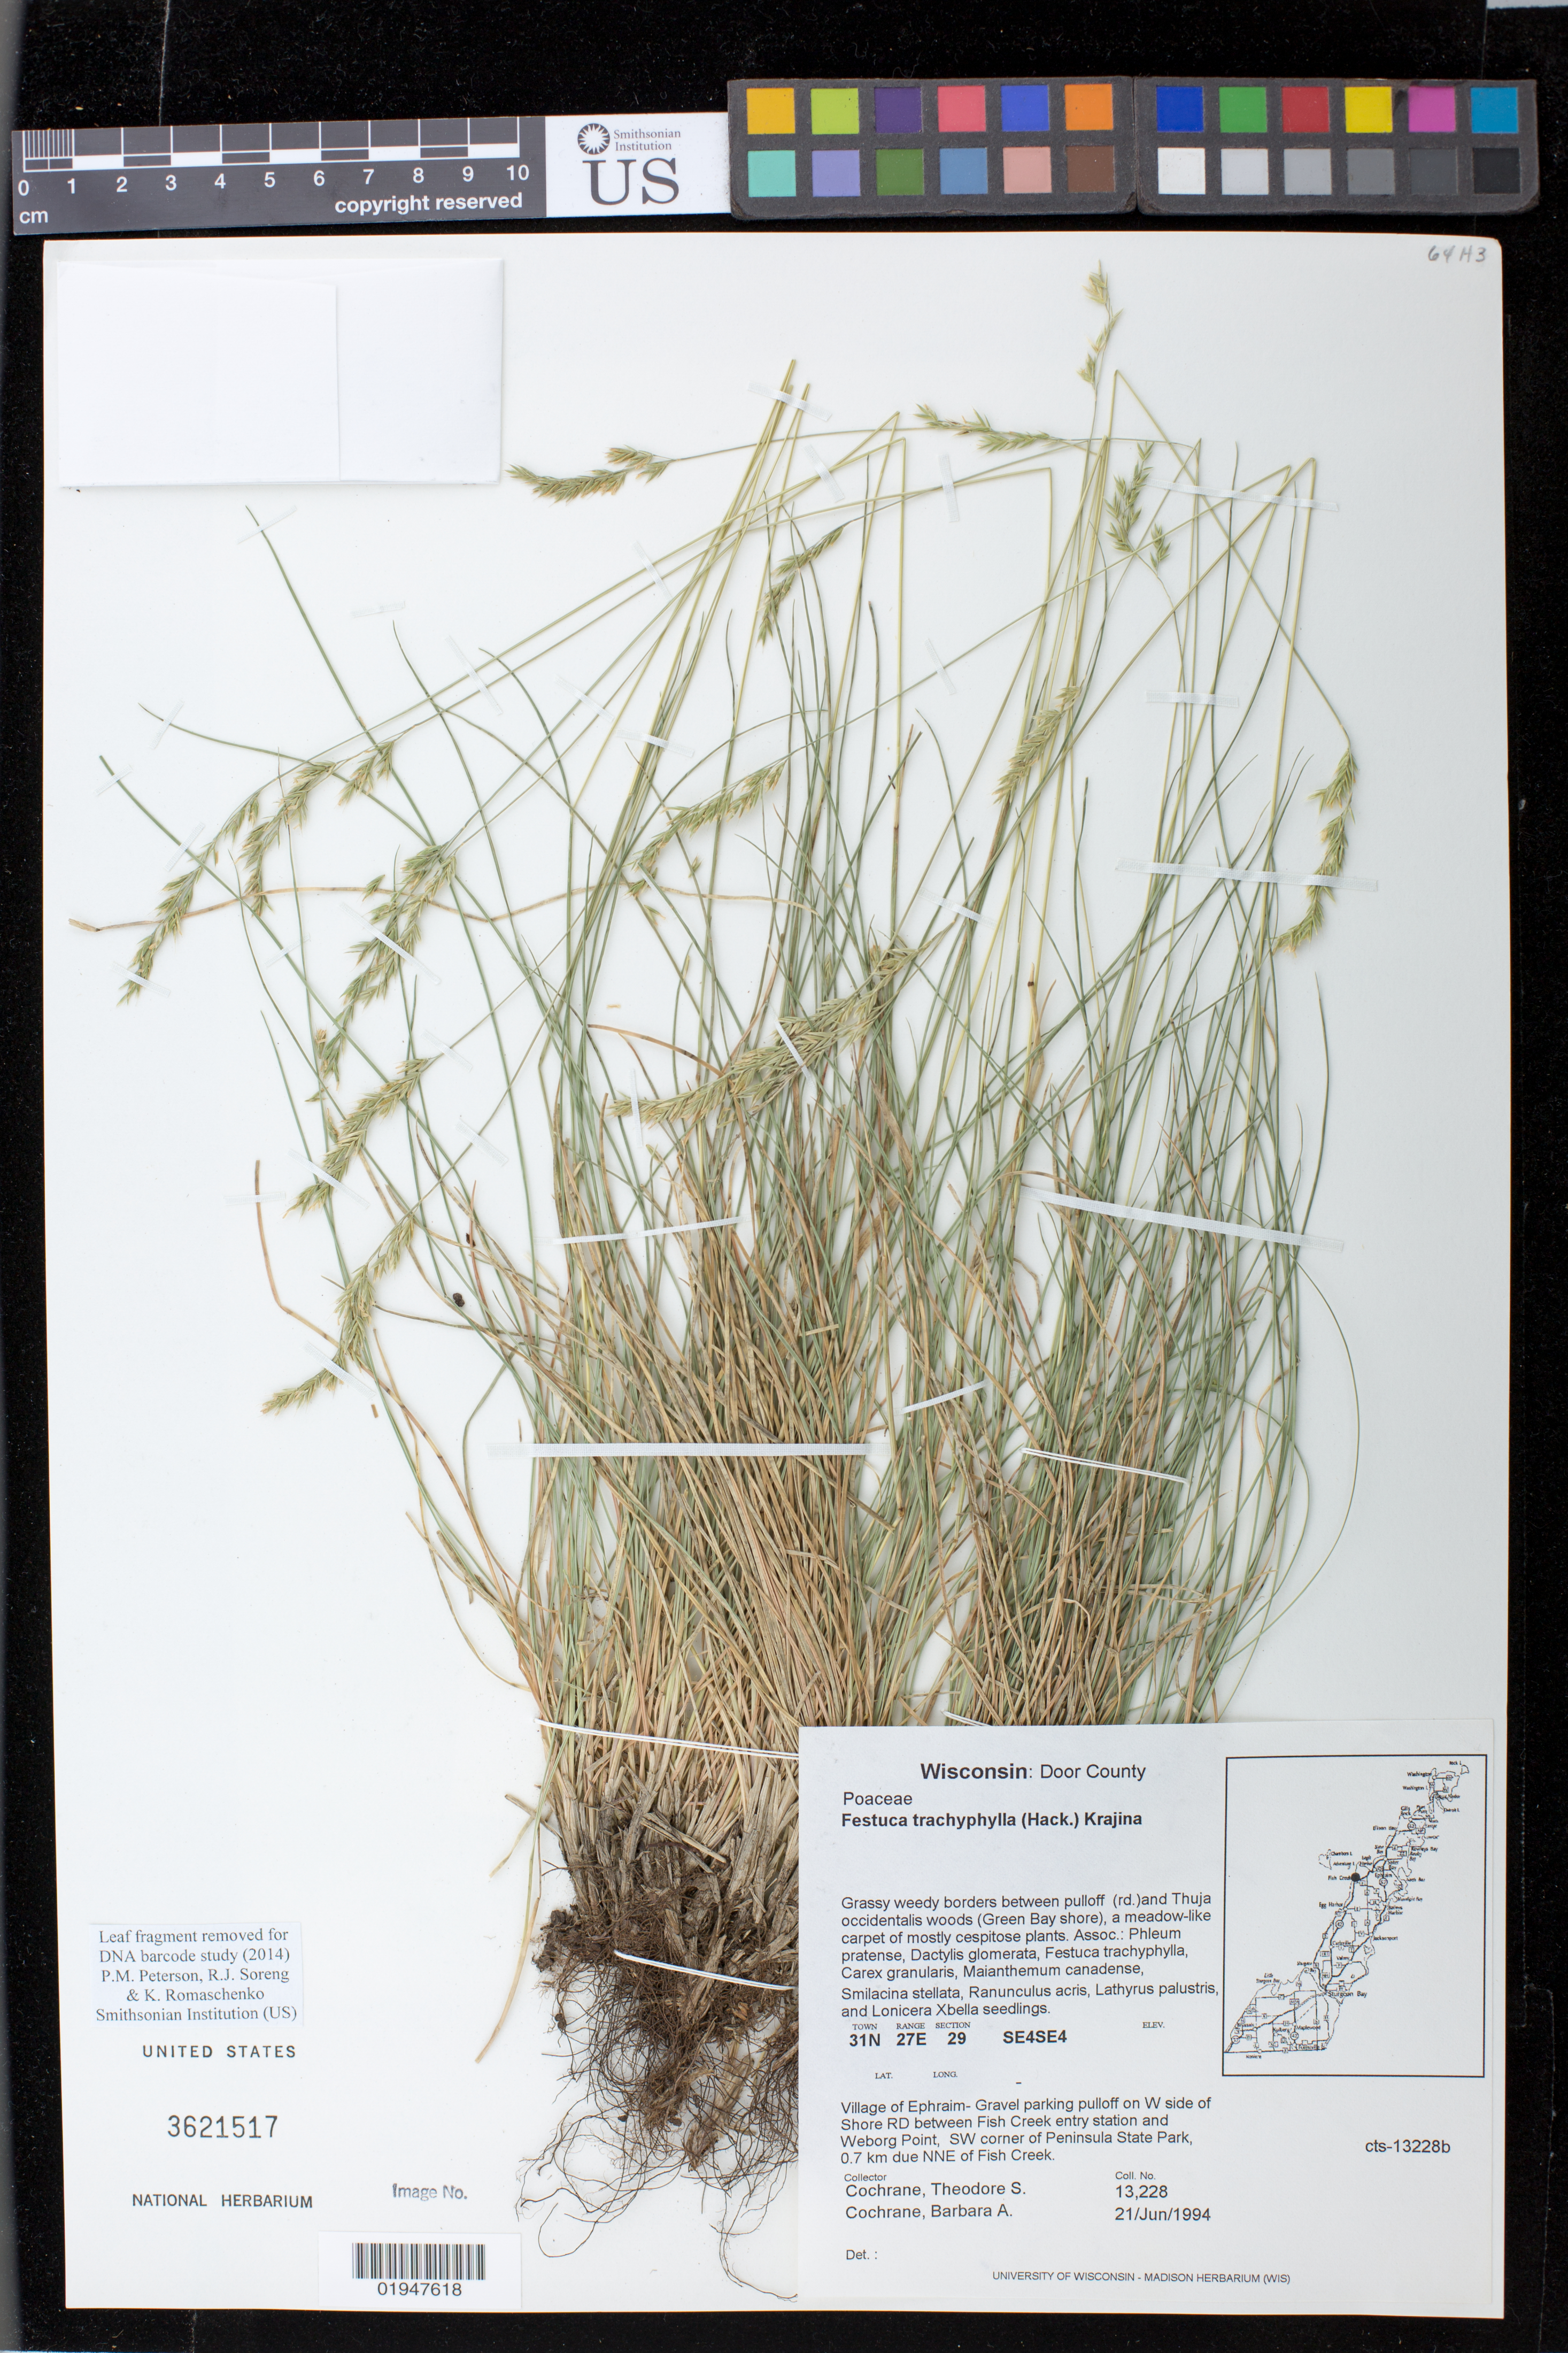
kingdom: Plantae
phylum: Tracheophyta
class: Liliopsida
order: Poales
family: Poaceae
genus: Festuca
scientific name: Festuca trachyphylla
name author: (Hack.) Krajina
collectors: B. Cochrane & T. S. Cochrane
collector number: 13228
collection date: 1994-06-21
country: United States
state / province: Wisconsin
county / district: Door County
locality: Village of Ephraim - Gravel parking pulloff on W side of Short RD between Fish Creek entry station and Weborg Point, SW corner of Peninsula State Park, 0.7 km due NNE of Fish Creek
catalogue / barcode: US 3621517